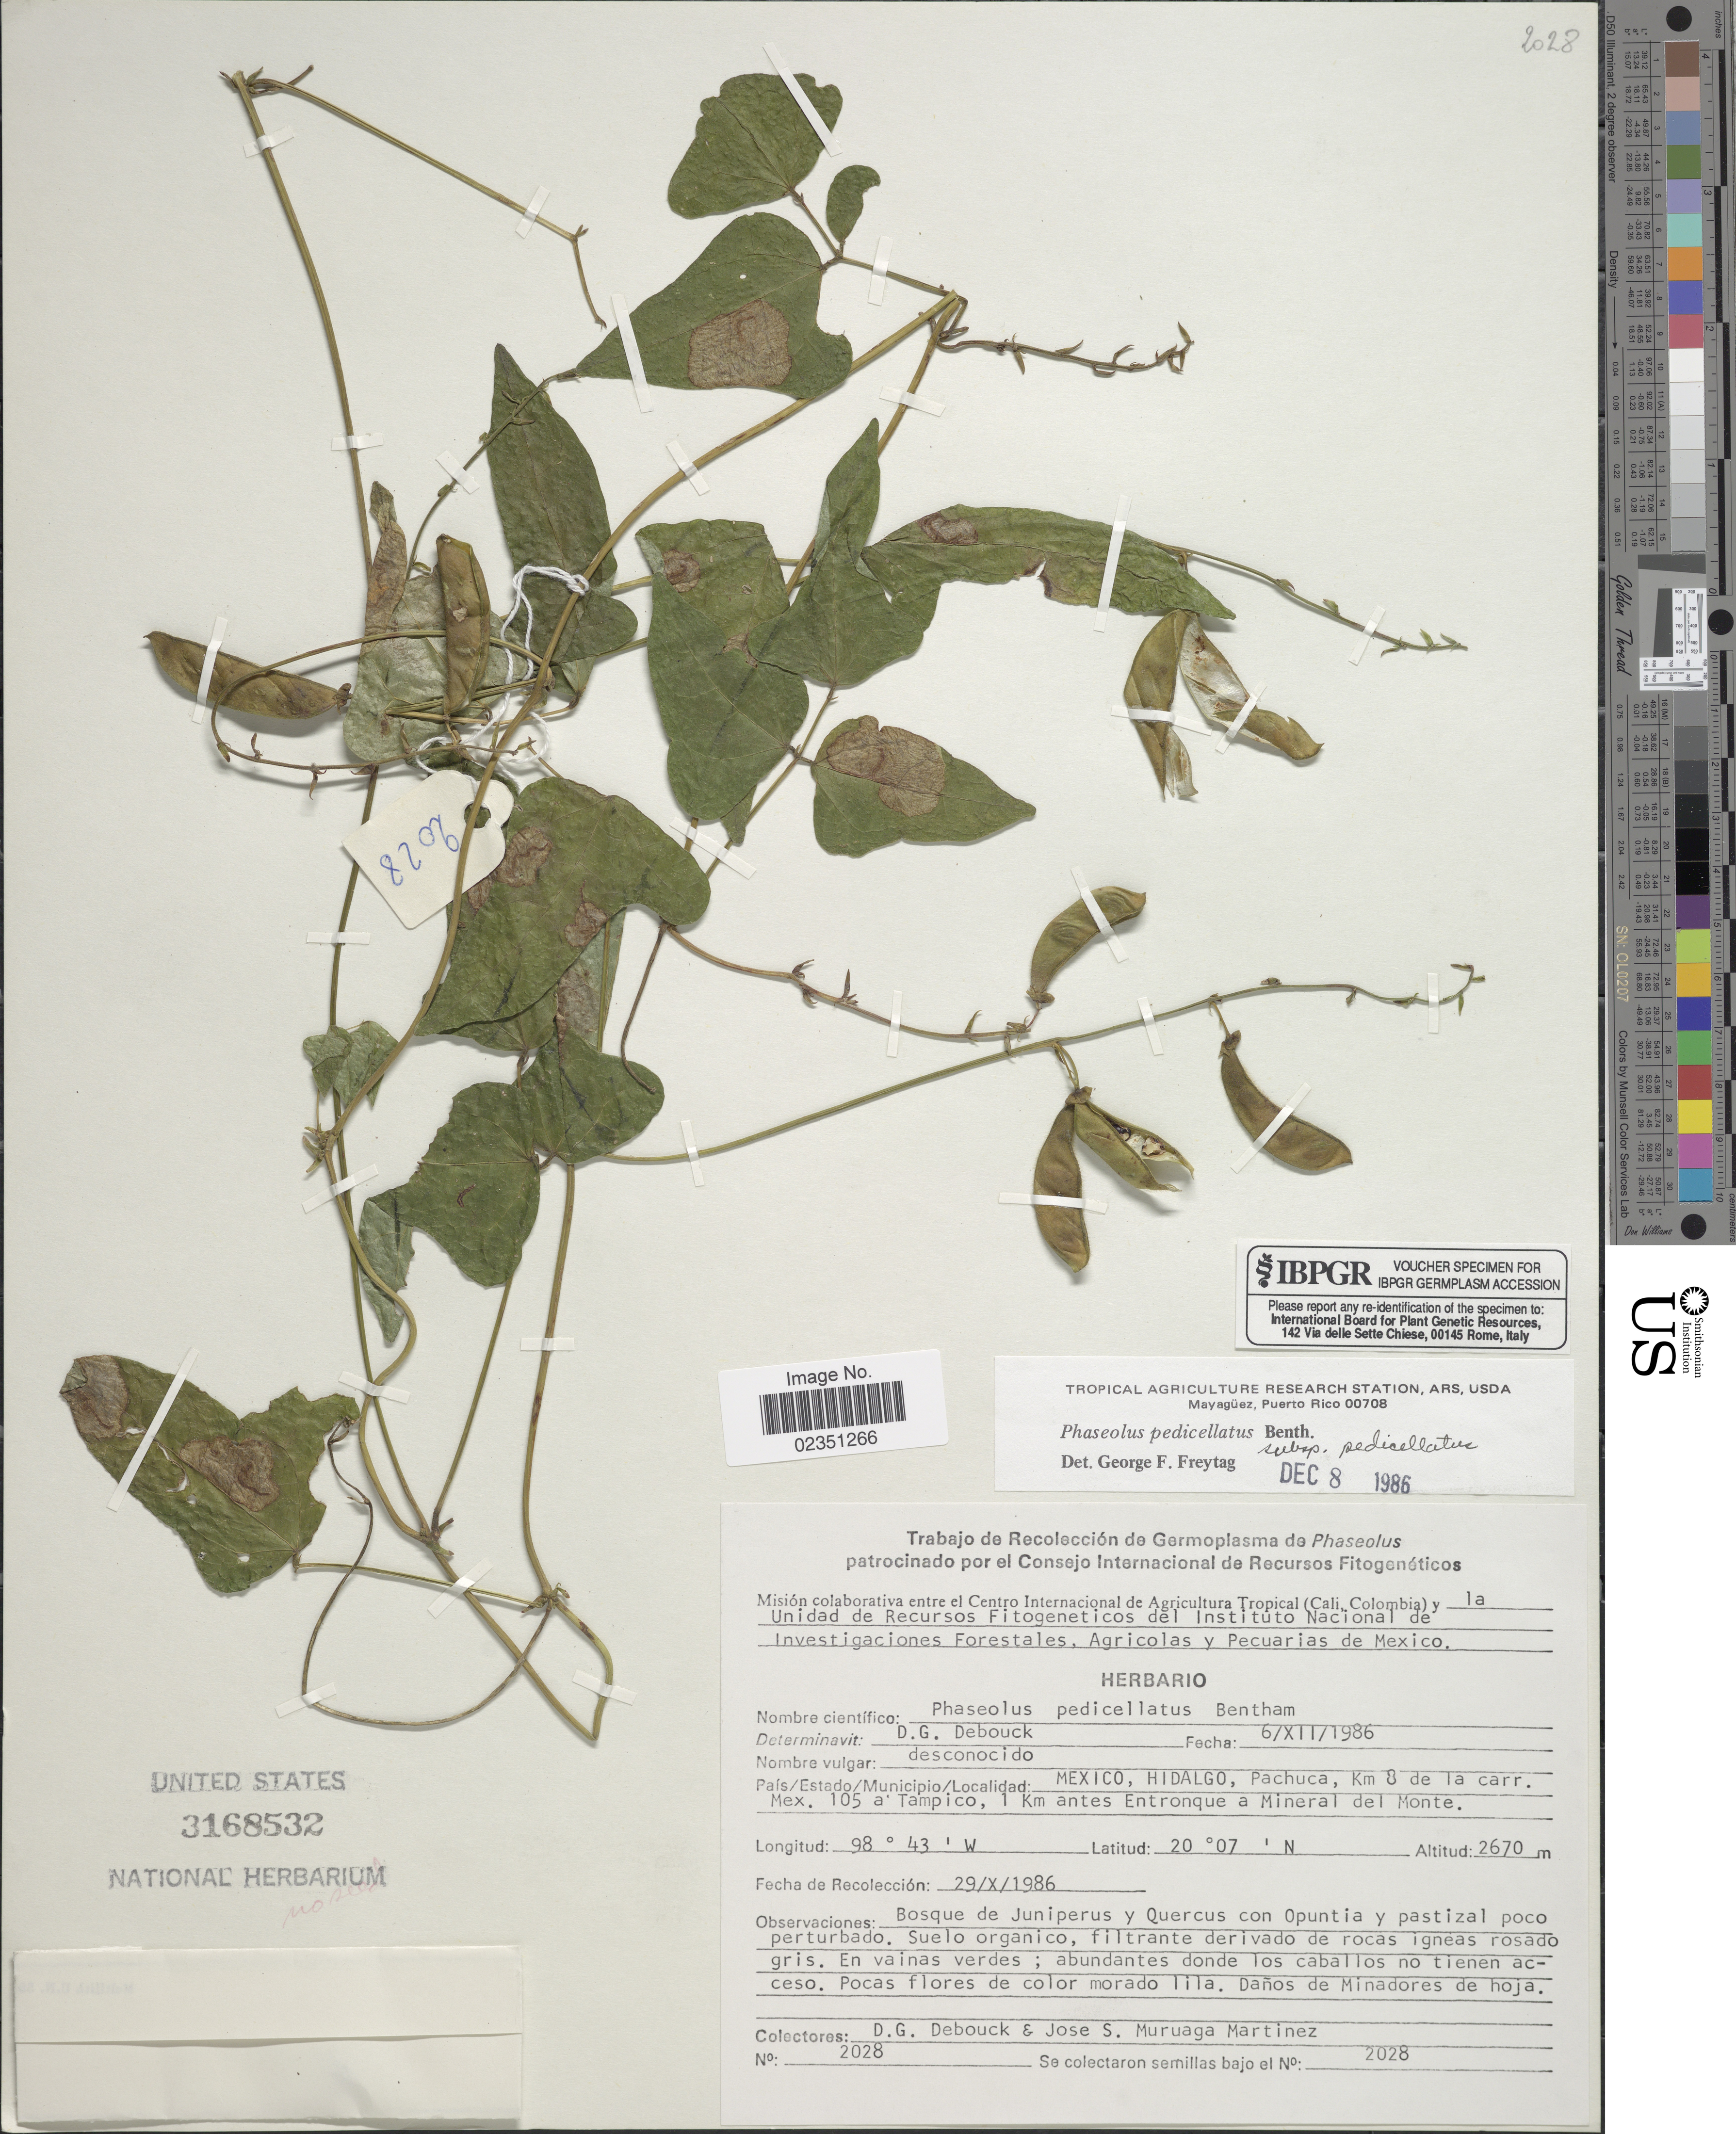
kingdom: Plantae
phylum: Tracheophyta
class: Magnoliopsida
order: Fabales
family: Fabaceae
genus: Phaseolus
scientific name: Phaseolus pedicellatus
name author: Benth.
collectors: D. Debouck & J. Muruaga Martinez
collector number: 2028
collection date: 1986-10-29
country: Mexico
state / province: Hidalgo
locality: Pachuca, Km 8 de la carr. Mex. 105 a Tampico, 1 Km antes Entronque a Mineral del Monte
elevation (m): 2670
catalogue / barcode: US 3168532